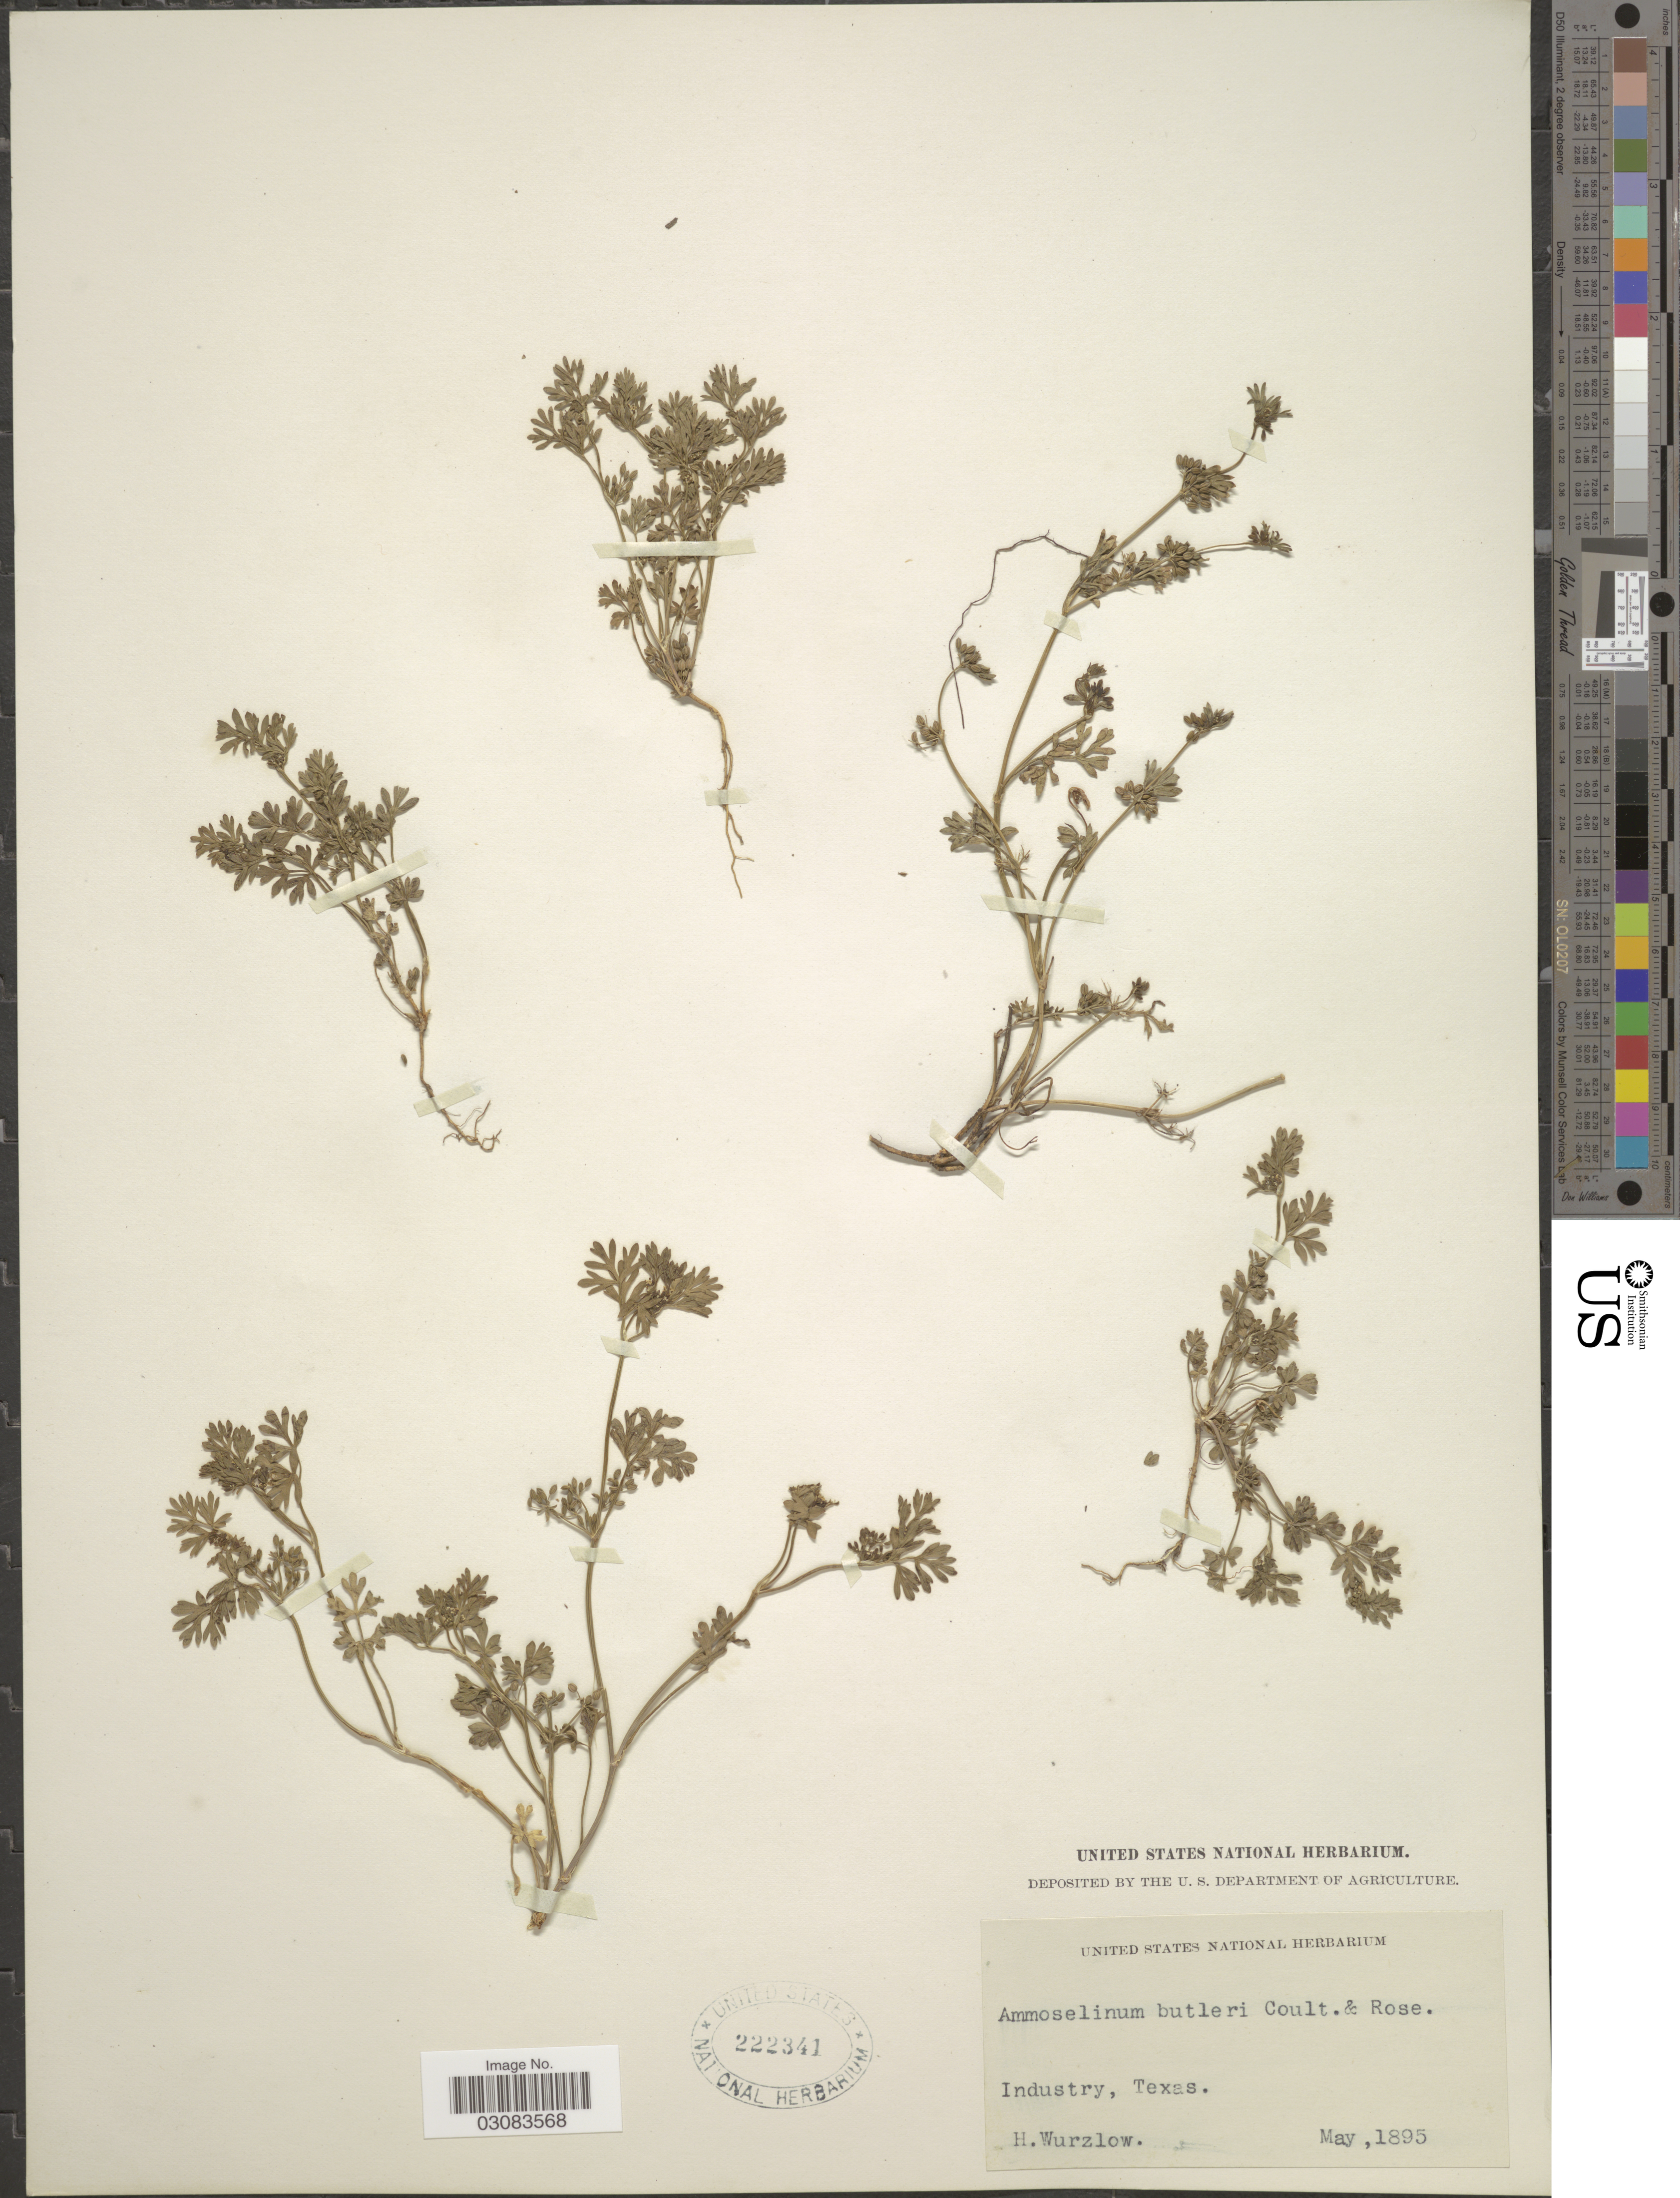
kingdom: Plantae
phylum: Tracheophyta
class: Magnoliopsida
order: Apiales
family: Apiaceae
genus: Ammoselinum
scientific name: Ammoselinum butleri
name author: (Engl.) J.M. Coult. & Rose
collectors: H. Wurzlow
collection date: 1895-05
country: United States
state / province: Texas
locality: Industry.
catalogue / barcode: US 222341